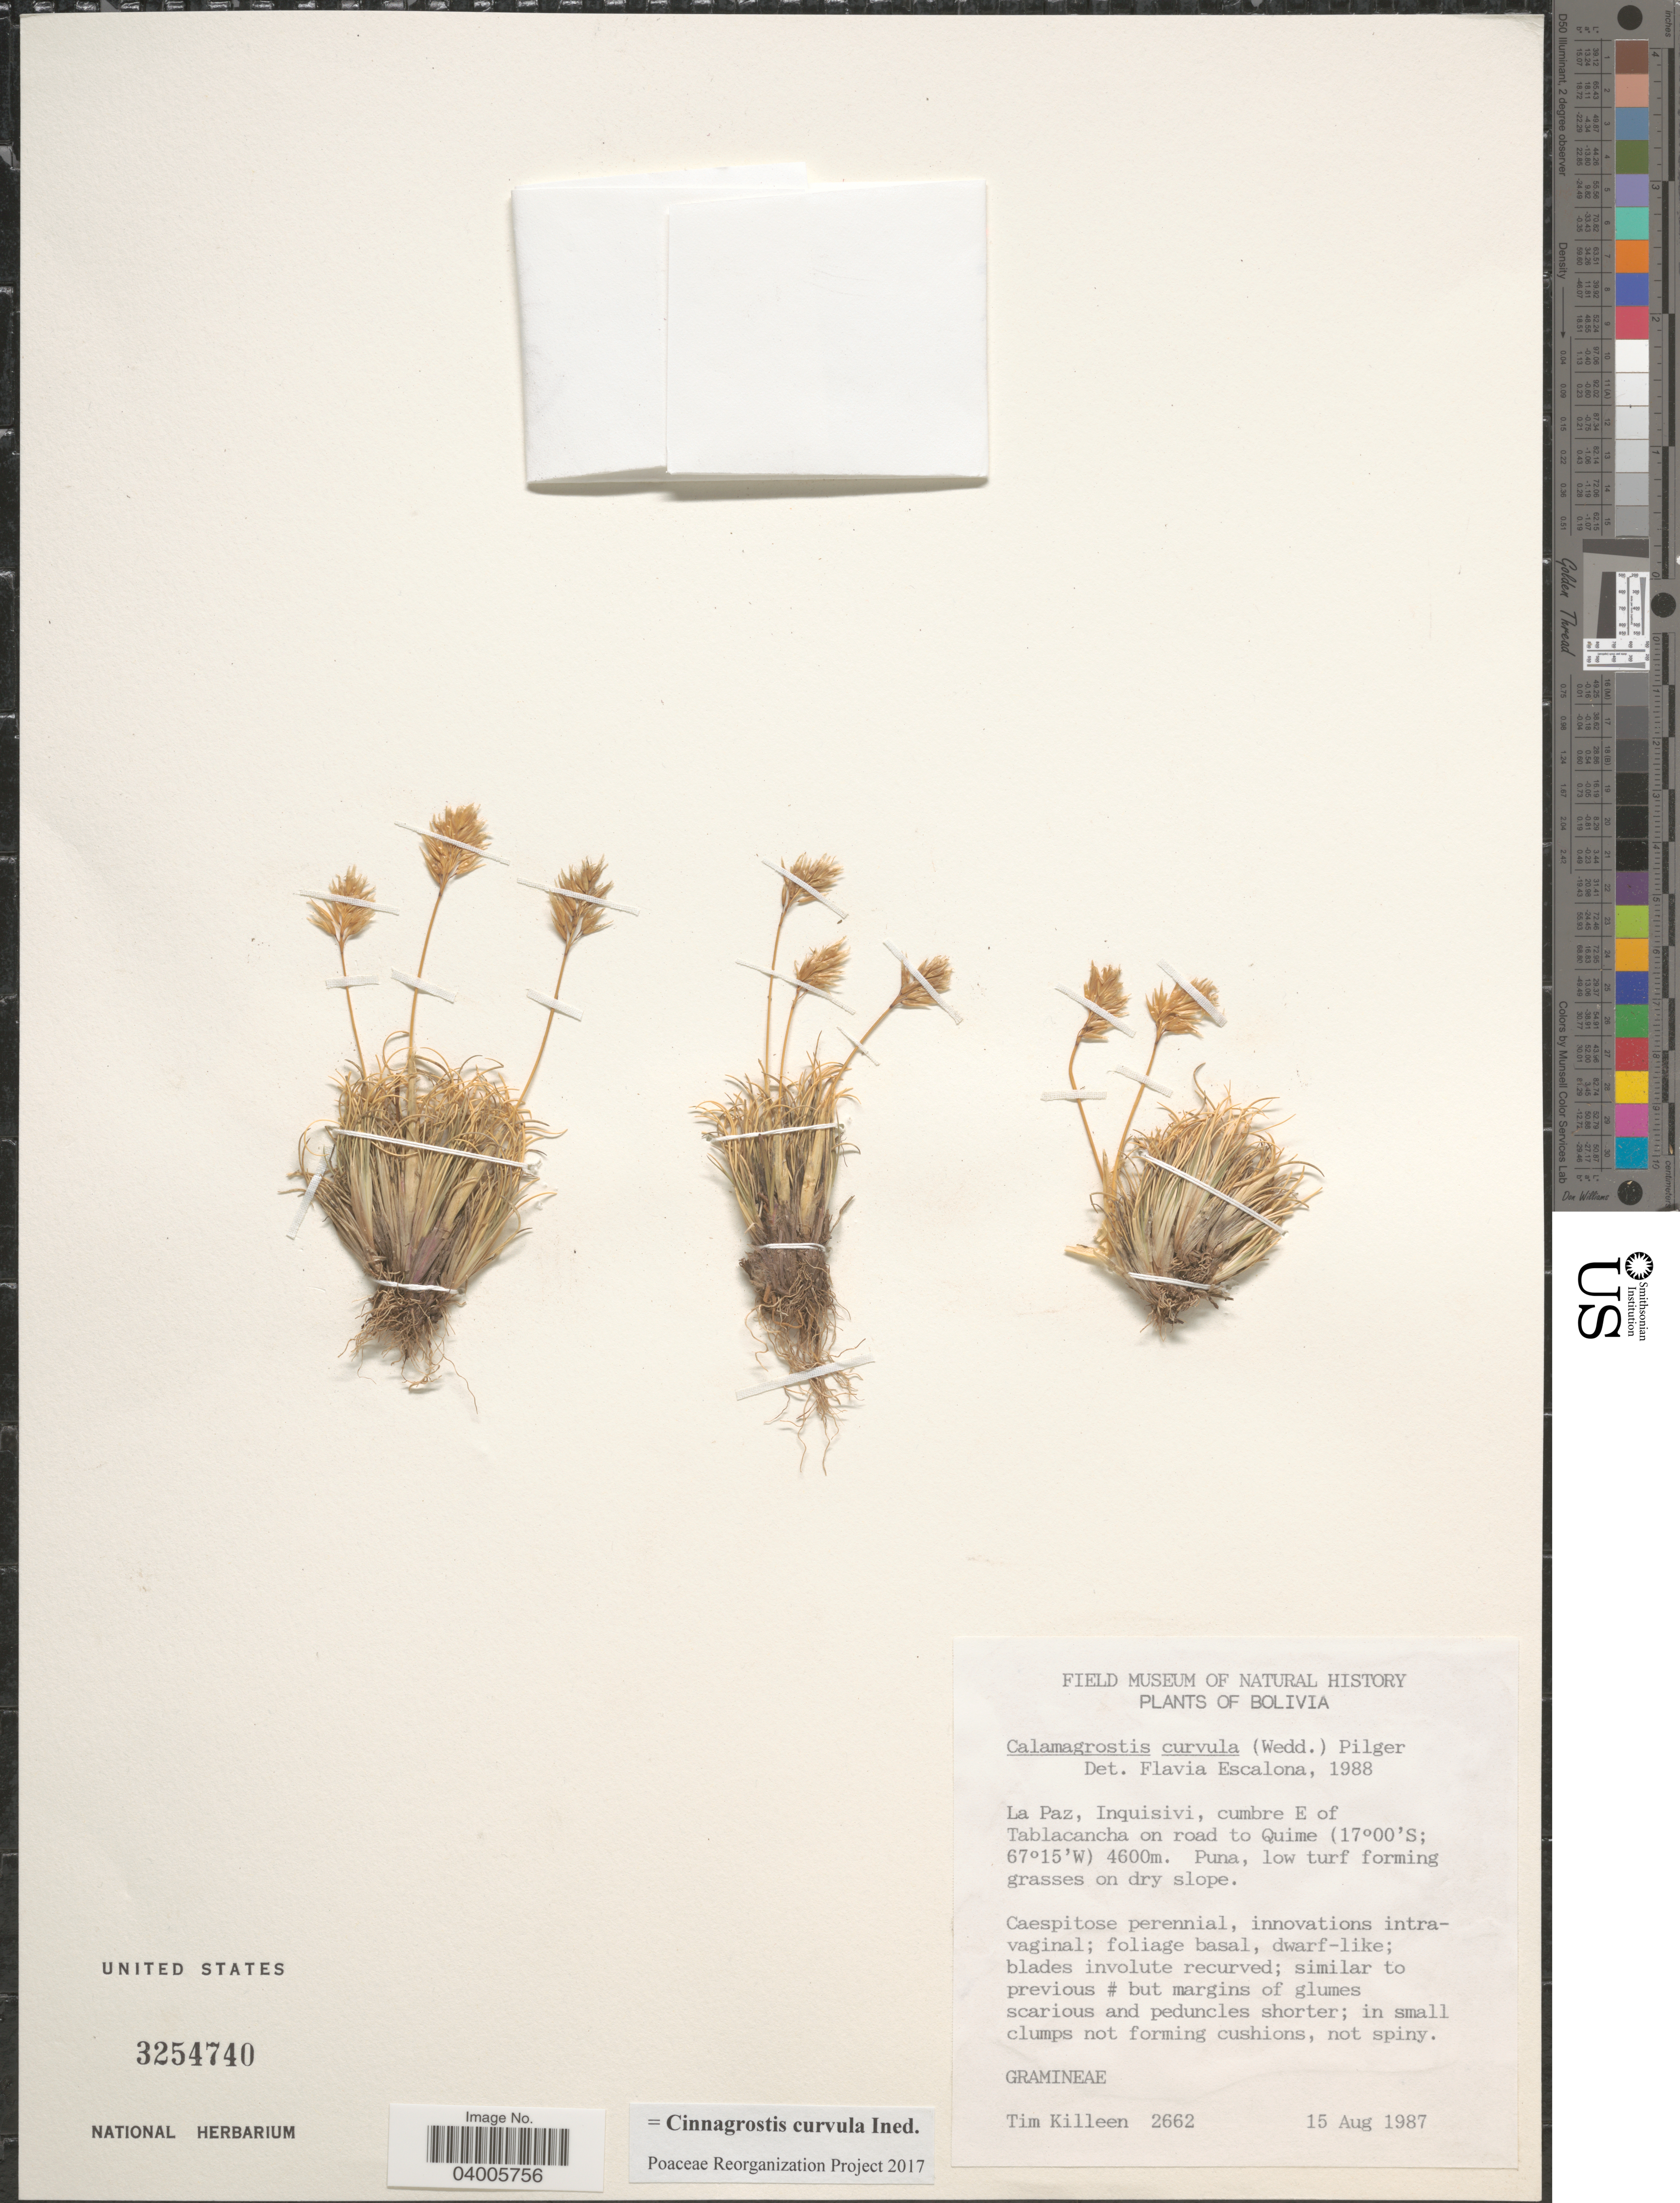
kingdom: Plantae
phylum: Tracheophyta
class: Liliopsida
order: Poales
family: Poaceae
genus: Cinnagrostis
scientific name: Cinnagrostis curvula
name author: (Wedd.) P.M. Peterson et al.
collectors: T. J. Killeen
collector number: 2662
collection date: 1987-08-15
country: Bolivia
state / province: La Paz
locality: Inquisivi, cumbre E of Tablacancha on road to Quime. Puna, low turf forming grasses on dry slope.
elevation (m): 4600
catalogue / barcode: US 3254740